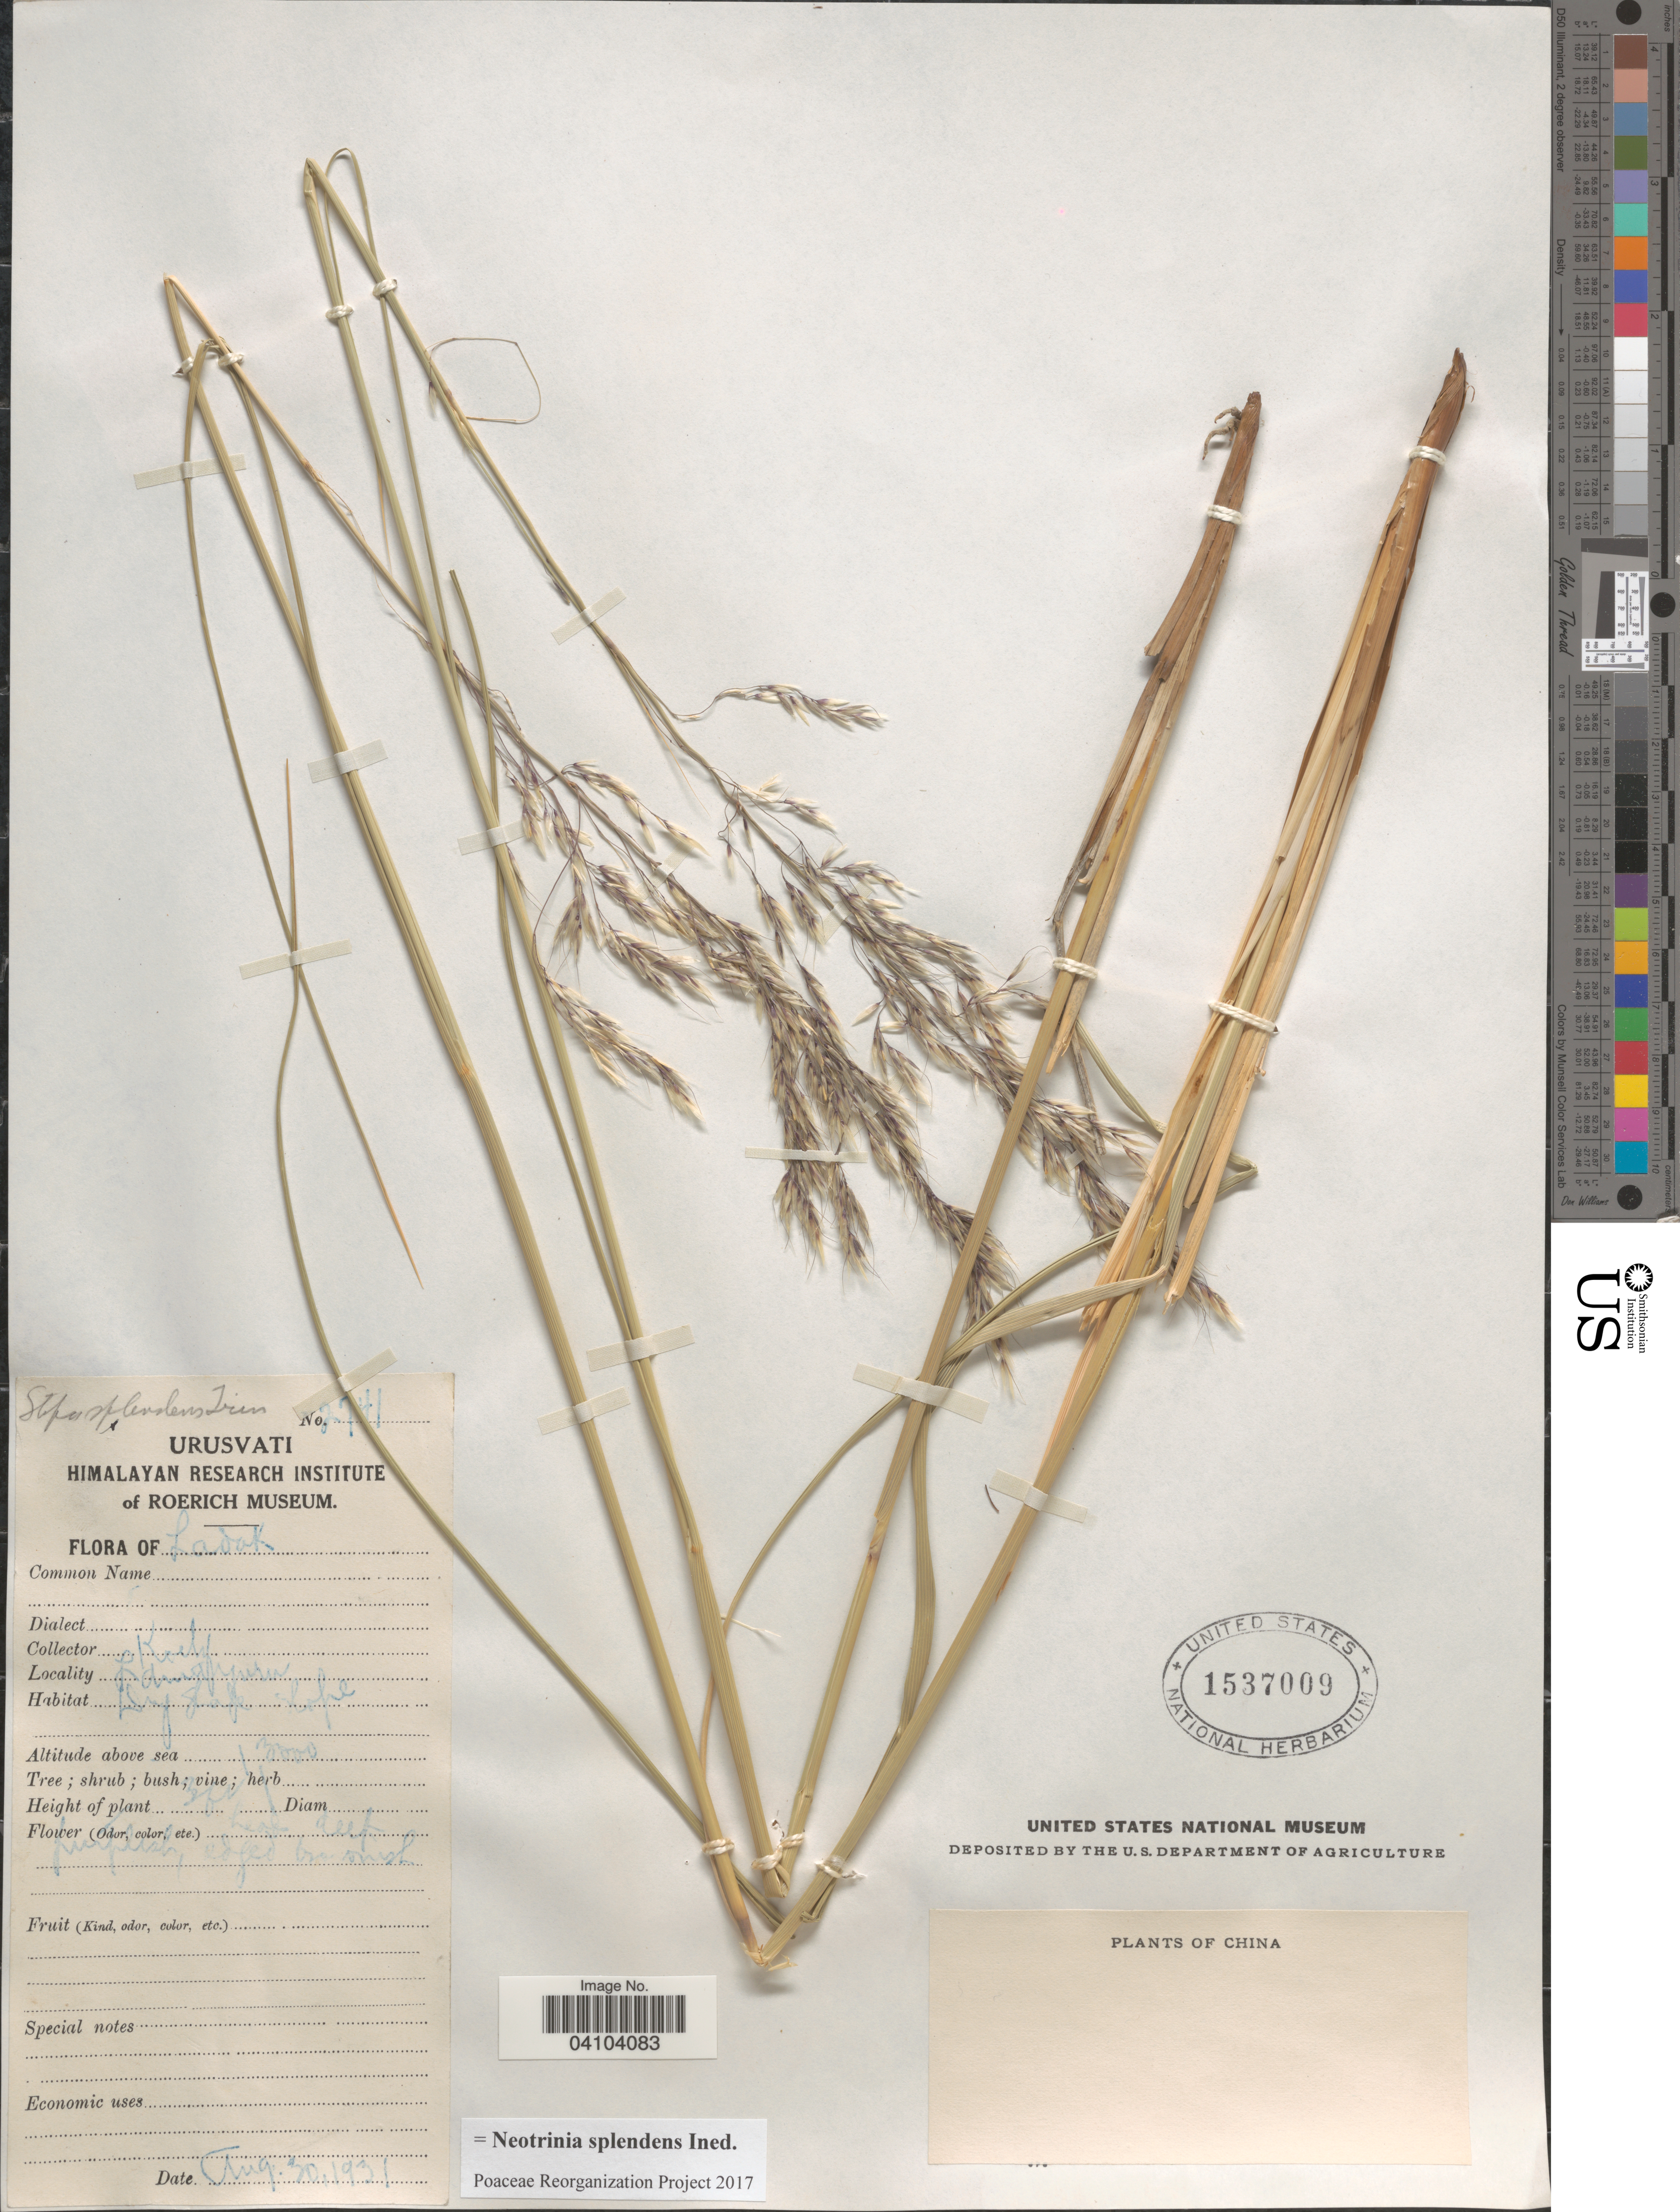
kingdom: Plantae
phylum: Tracheophyta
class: Liliopsida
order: Poales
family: Poaceae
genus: Neotrinia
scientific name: Neotrinia splendens (Trin.) M. Nobis, P.D. Gudkova & A. Nowak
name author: (Trin.)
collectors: Koelz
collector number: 2741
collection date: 1931-08-30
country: India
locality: Ladak. Lamayuru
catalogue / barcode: US 1537009